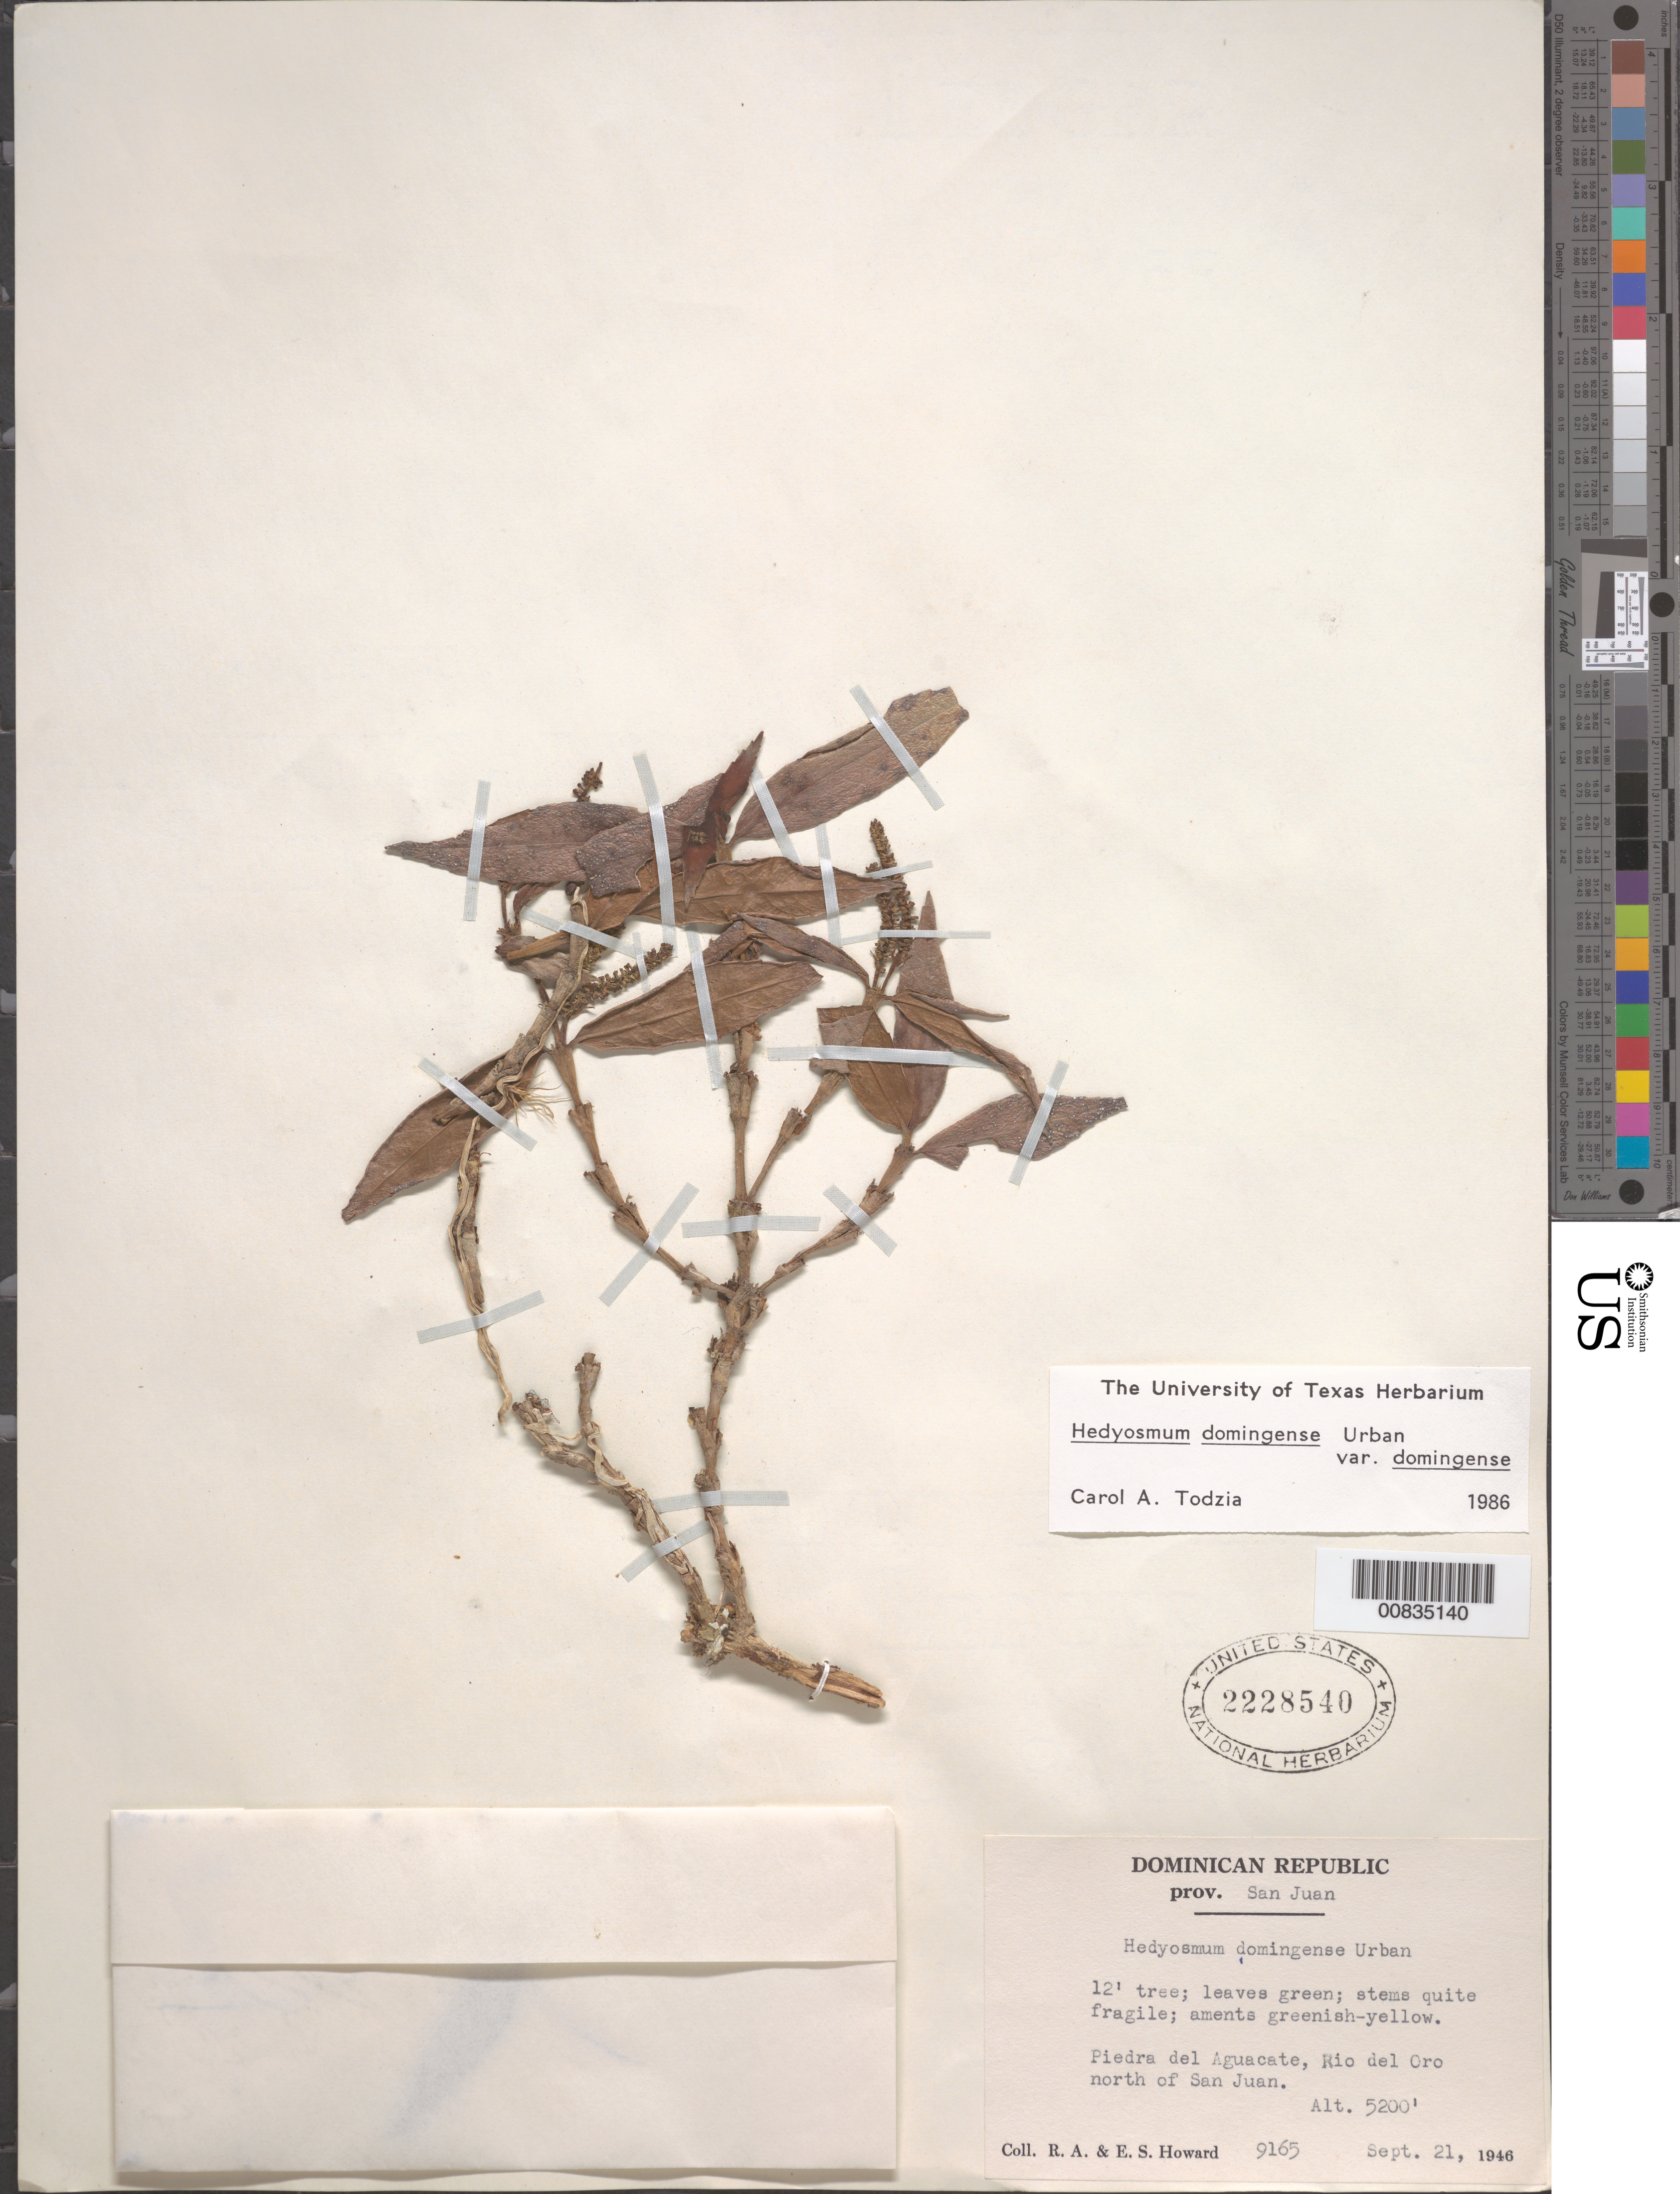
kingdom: Plantae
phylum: Tracheophyta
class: Magnoliopsida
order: Chloranthales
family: Chloranthaceae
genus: Hedyosmum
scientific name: Hedyosmum domingense var. domingense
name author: Urb.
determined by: Todzia, C. A., (TEX), University of Texas Austin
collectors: R. A. Howard & E. S. Howard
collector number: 9165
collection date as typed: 21 Sep 1946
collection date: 1946-09-21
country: Dominican Republic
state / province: San Juan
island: Hispaniola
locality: Piedra del Aguacate, Río del Oro north of San Juan.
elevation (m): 1585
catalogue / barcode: US 2228540